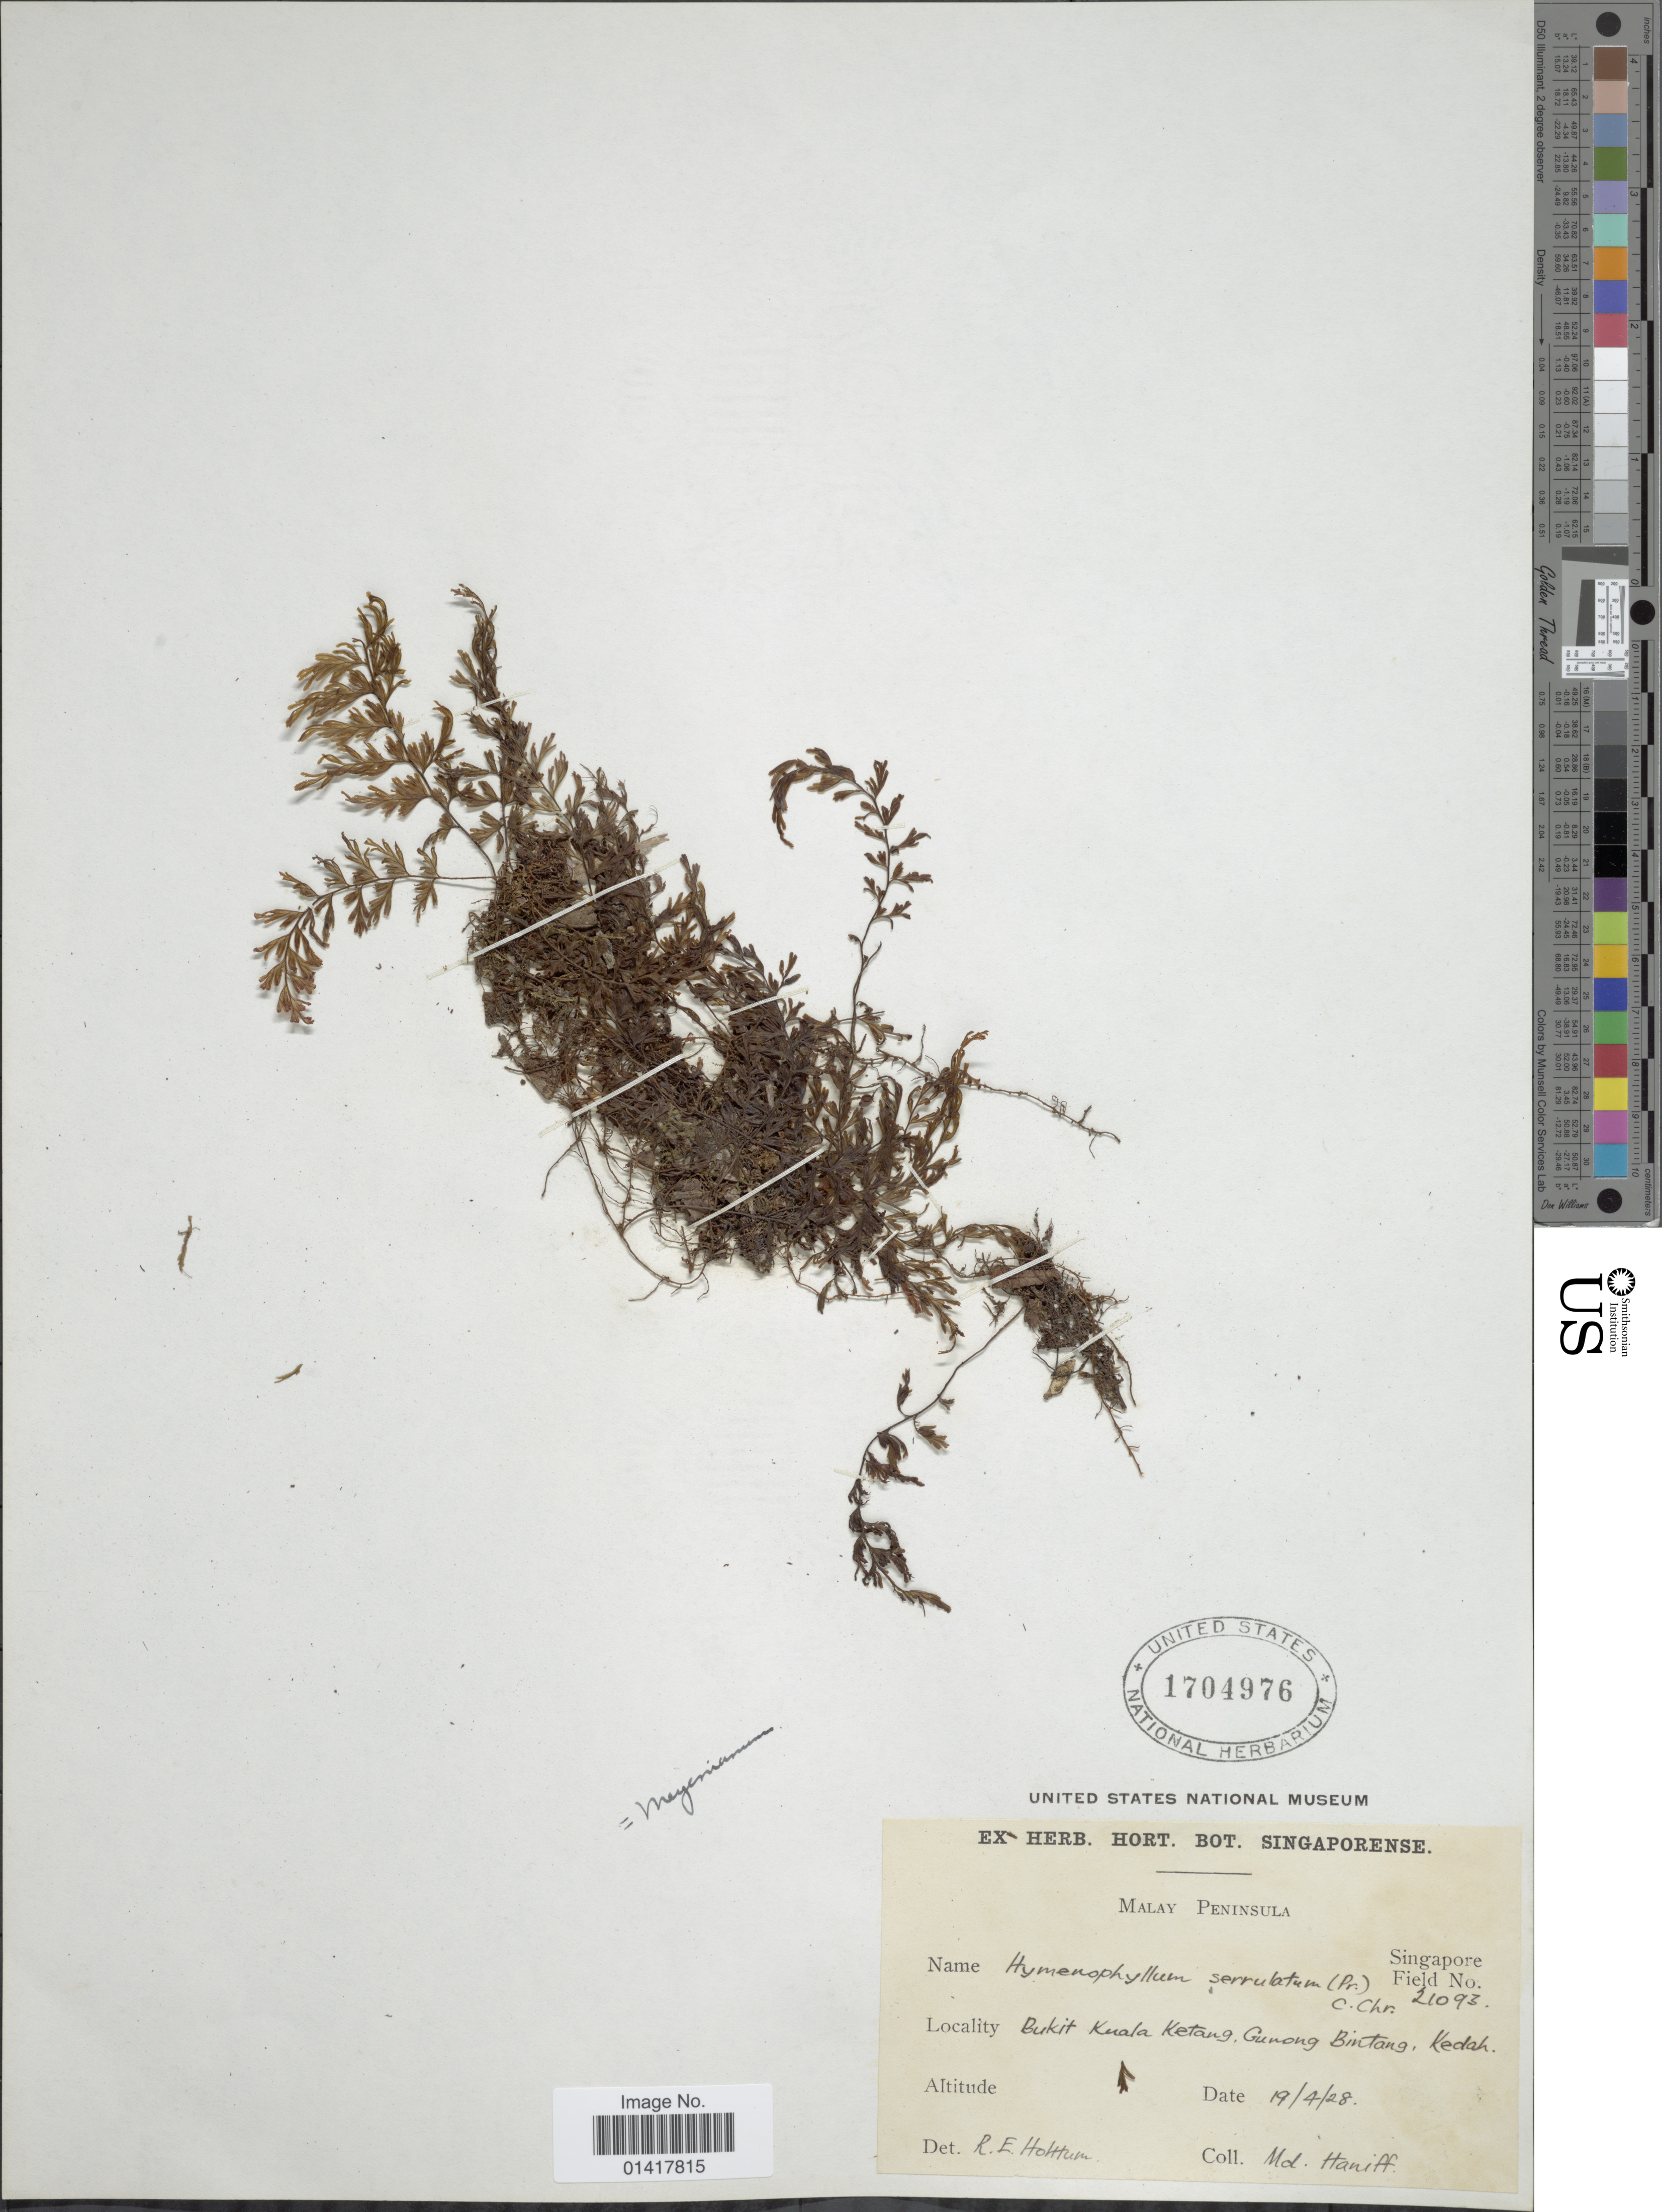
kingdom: Plantae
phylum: Tracheophyta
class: Polypodiopsida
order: Hymenophyllales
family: Hymenophyllaceae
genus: Hymenophyllum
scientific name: Hymenophyllum meyenianum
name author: (C. Presl) Copel.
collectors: R. Hottum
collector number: Singapore Field 21093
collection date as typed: Transcribed d/m/y: 19/4/28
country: Malaysia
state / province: Kedah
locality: Malay Peninsula, Bukit Kuala Ketang, Gunong Bintang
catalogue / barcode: US 1704976